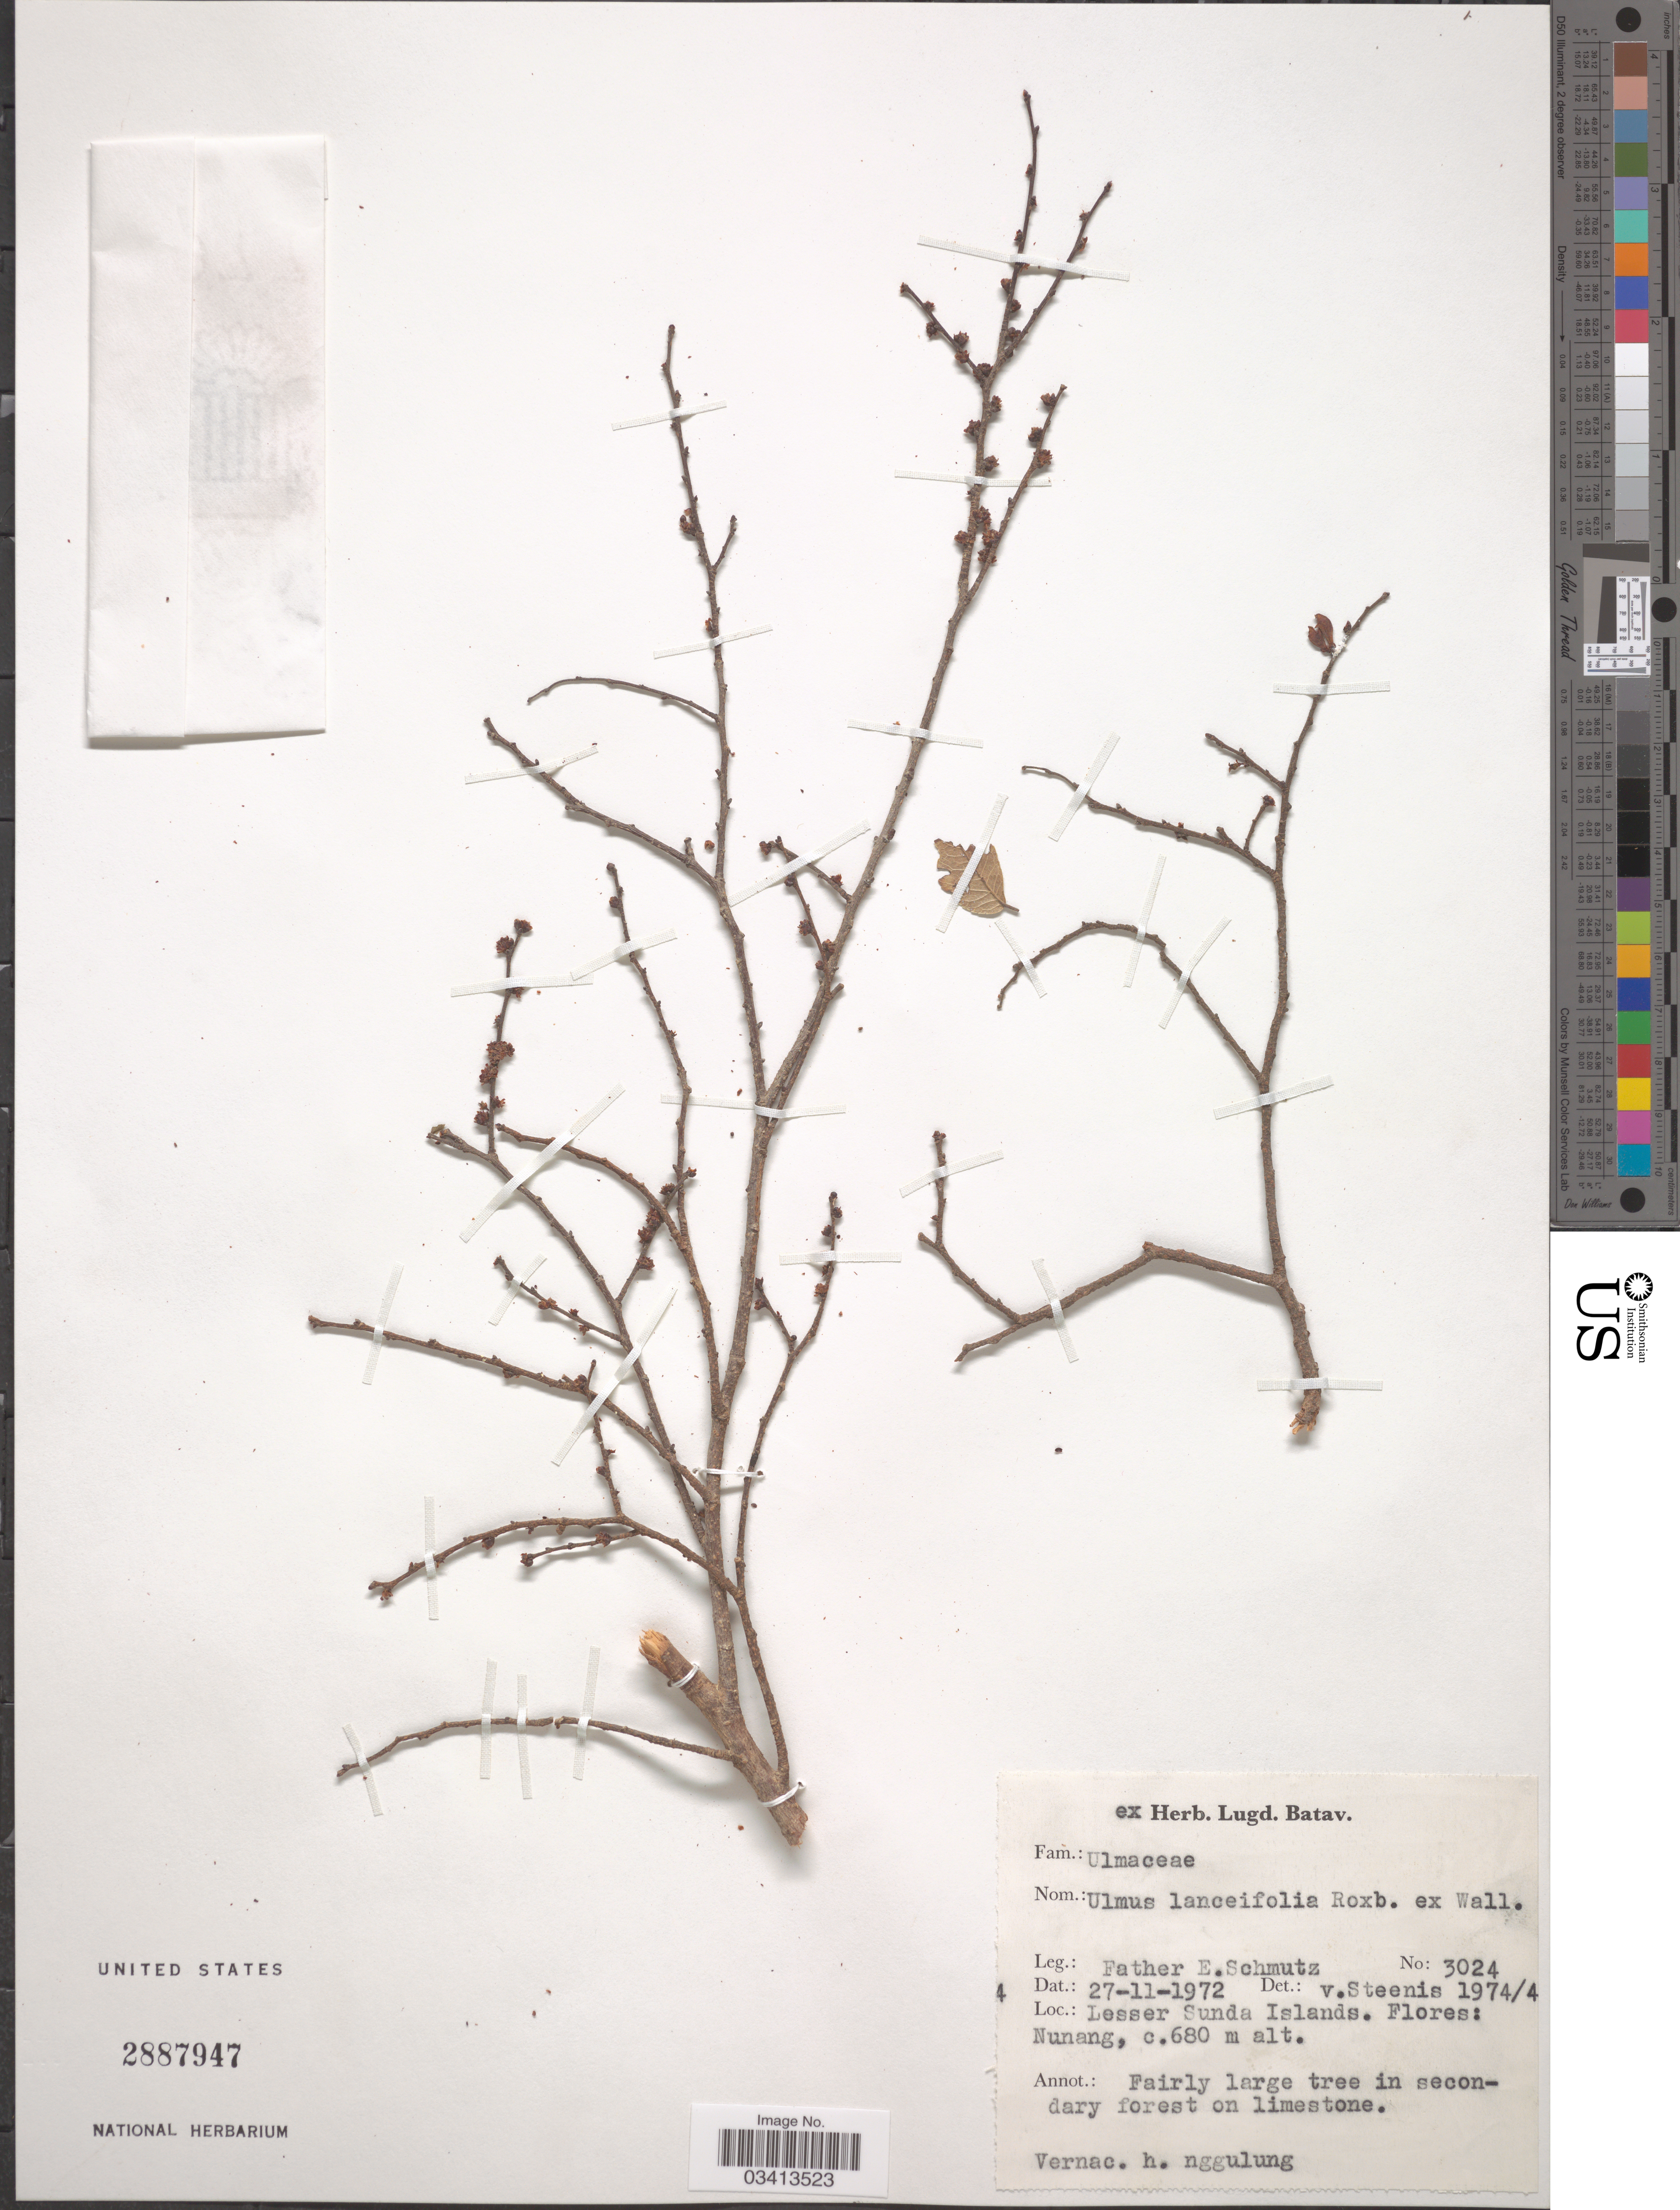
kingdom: Plantae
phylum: Tracheophyta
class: Magnoliopsida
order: Rosales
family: Ulmaceae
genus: Ulmus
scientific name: Ulmus lanceifolia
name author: Roxb.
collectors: E. Schmutz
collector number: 3024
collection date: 1972-11-27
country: Indonesia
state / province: Nusa Tenggara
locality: Lesser Sunda Islands. Flores: Nunang.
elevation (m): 680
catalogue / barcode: US 2887947